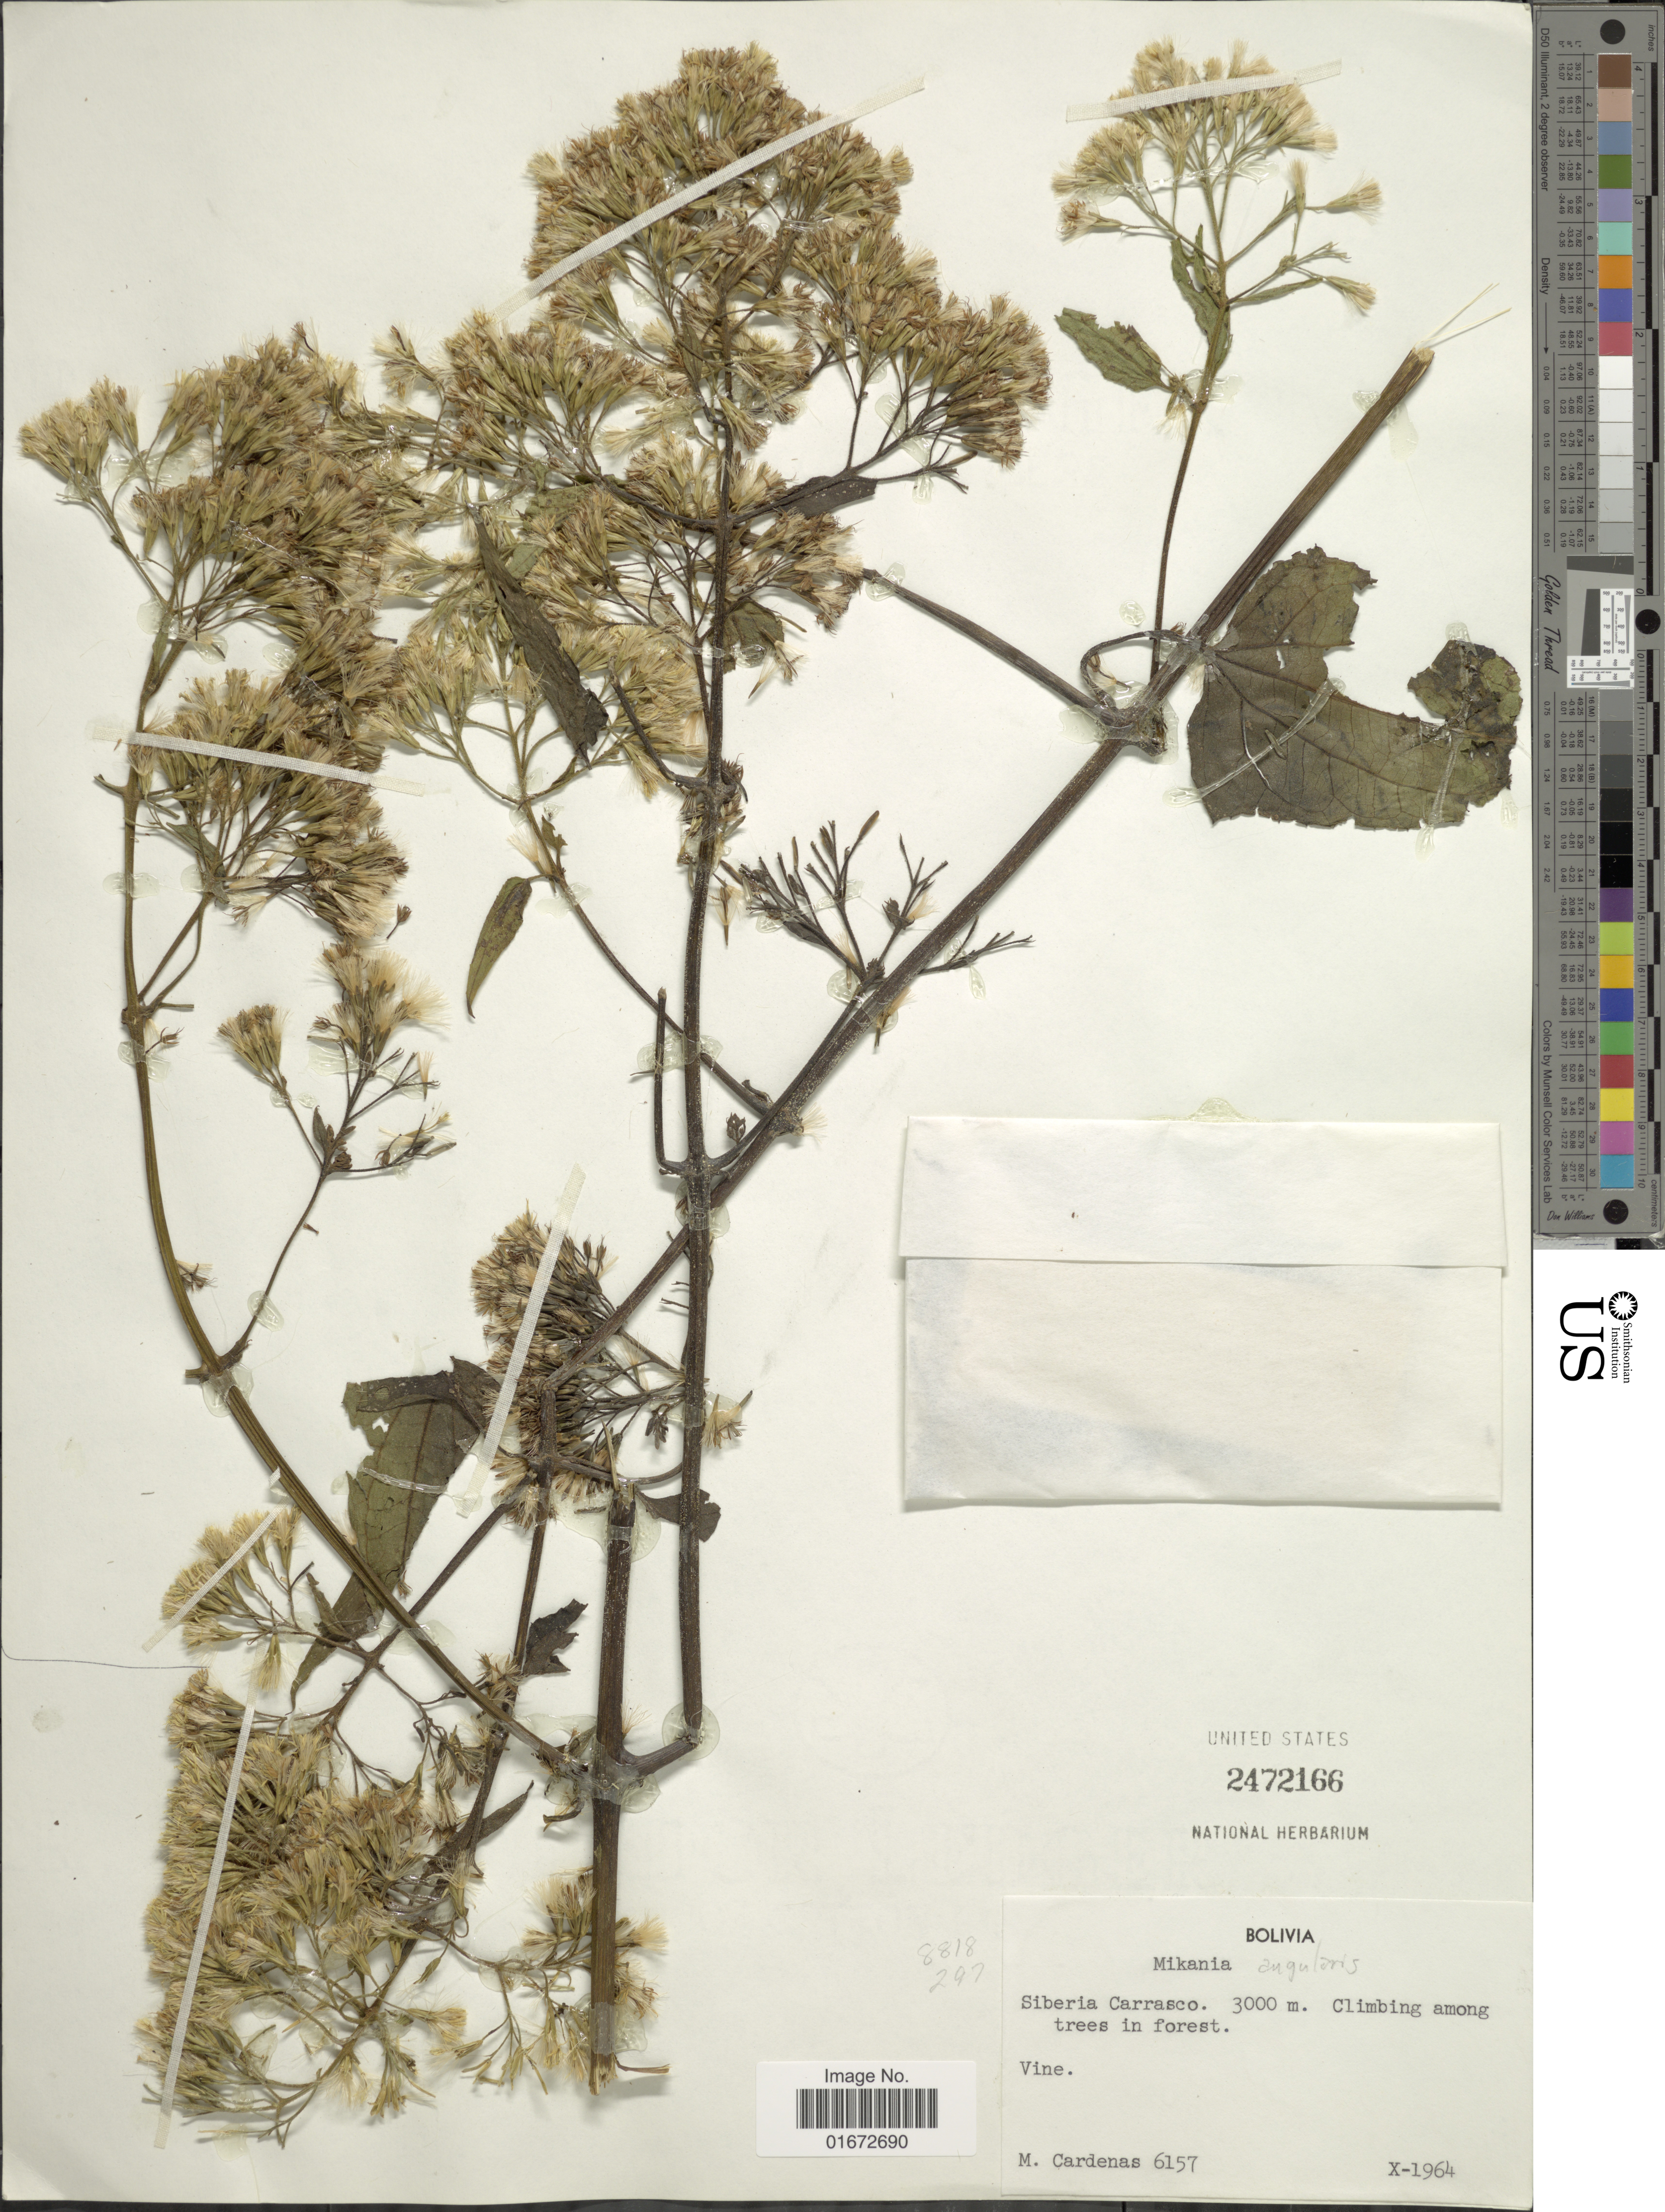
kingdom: Plantae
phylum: Tracheophyta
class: Magnoliopsida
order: Asterales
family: Asteraceae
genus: Mikania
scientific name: Mikania angularis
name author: Humb. & Bonpl.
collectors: M. Cárdenas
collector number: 6157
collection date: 1964-10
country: Bolivia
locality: Siberia Carrasco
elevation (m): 3000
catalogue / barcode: US 2472166